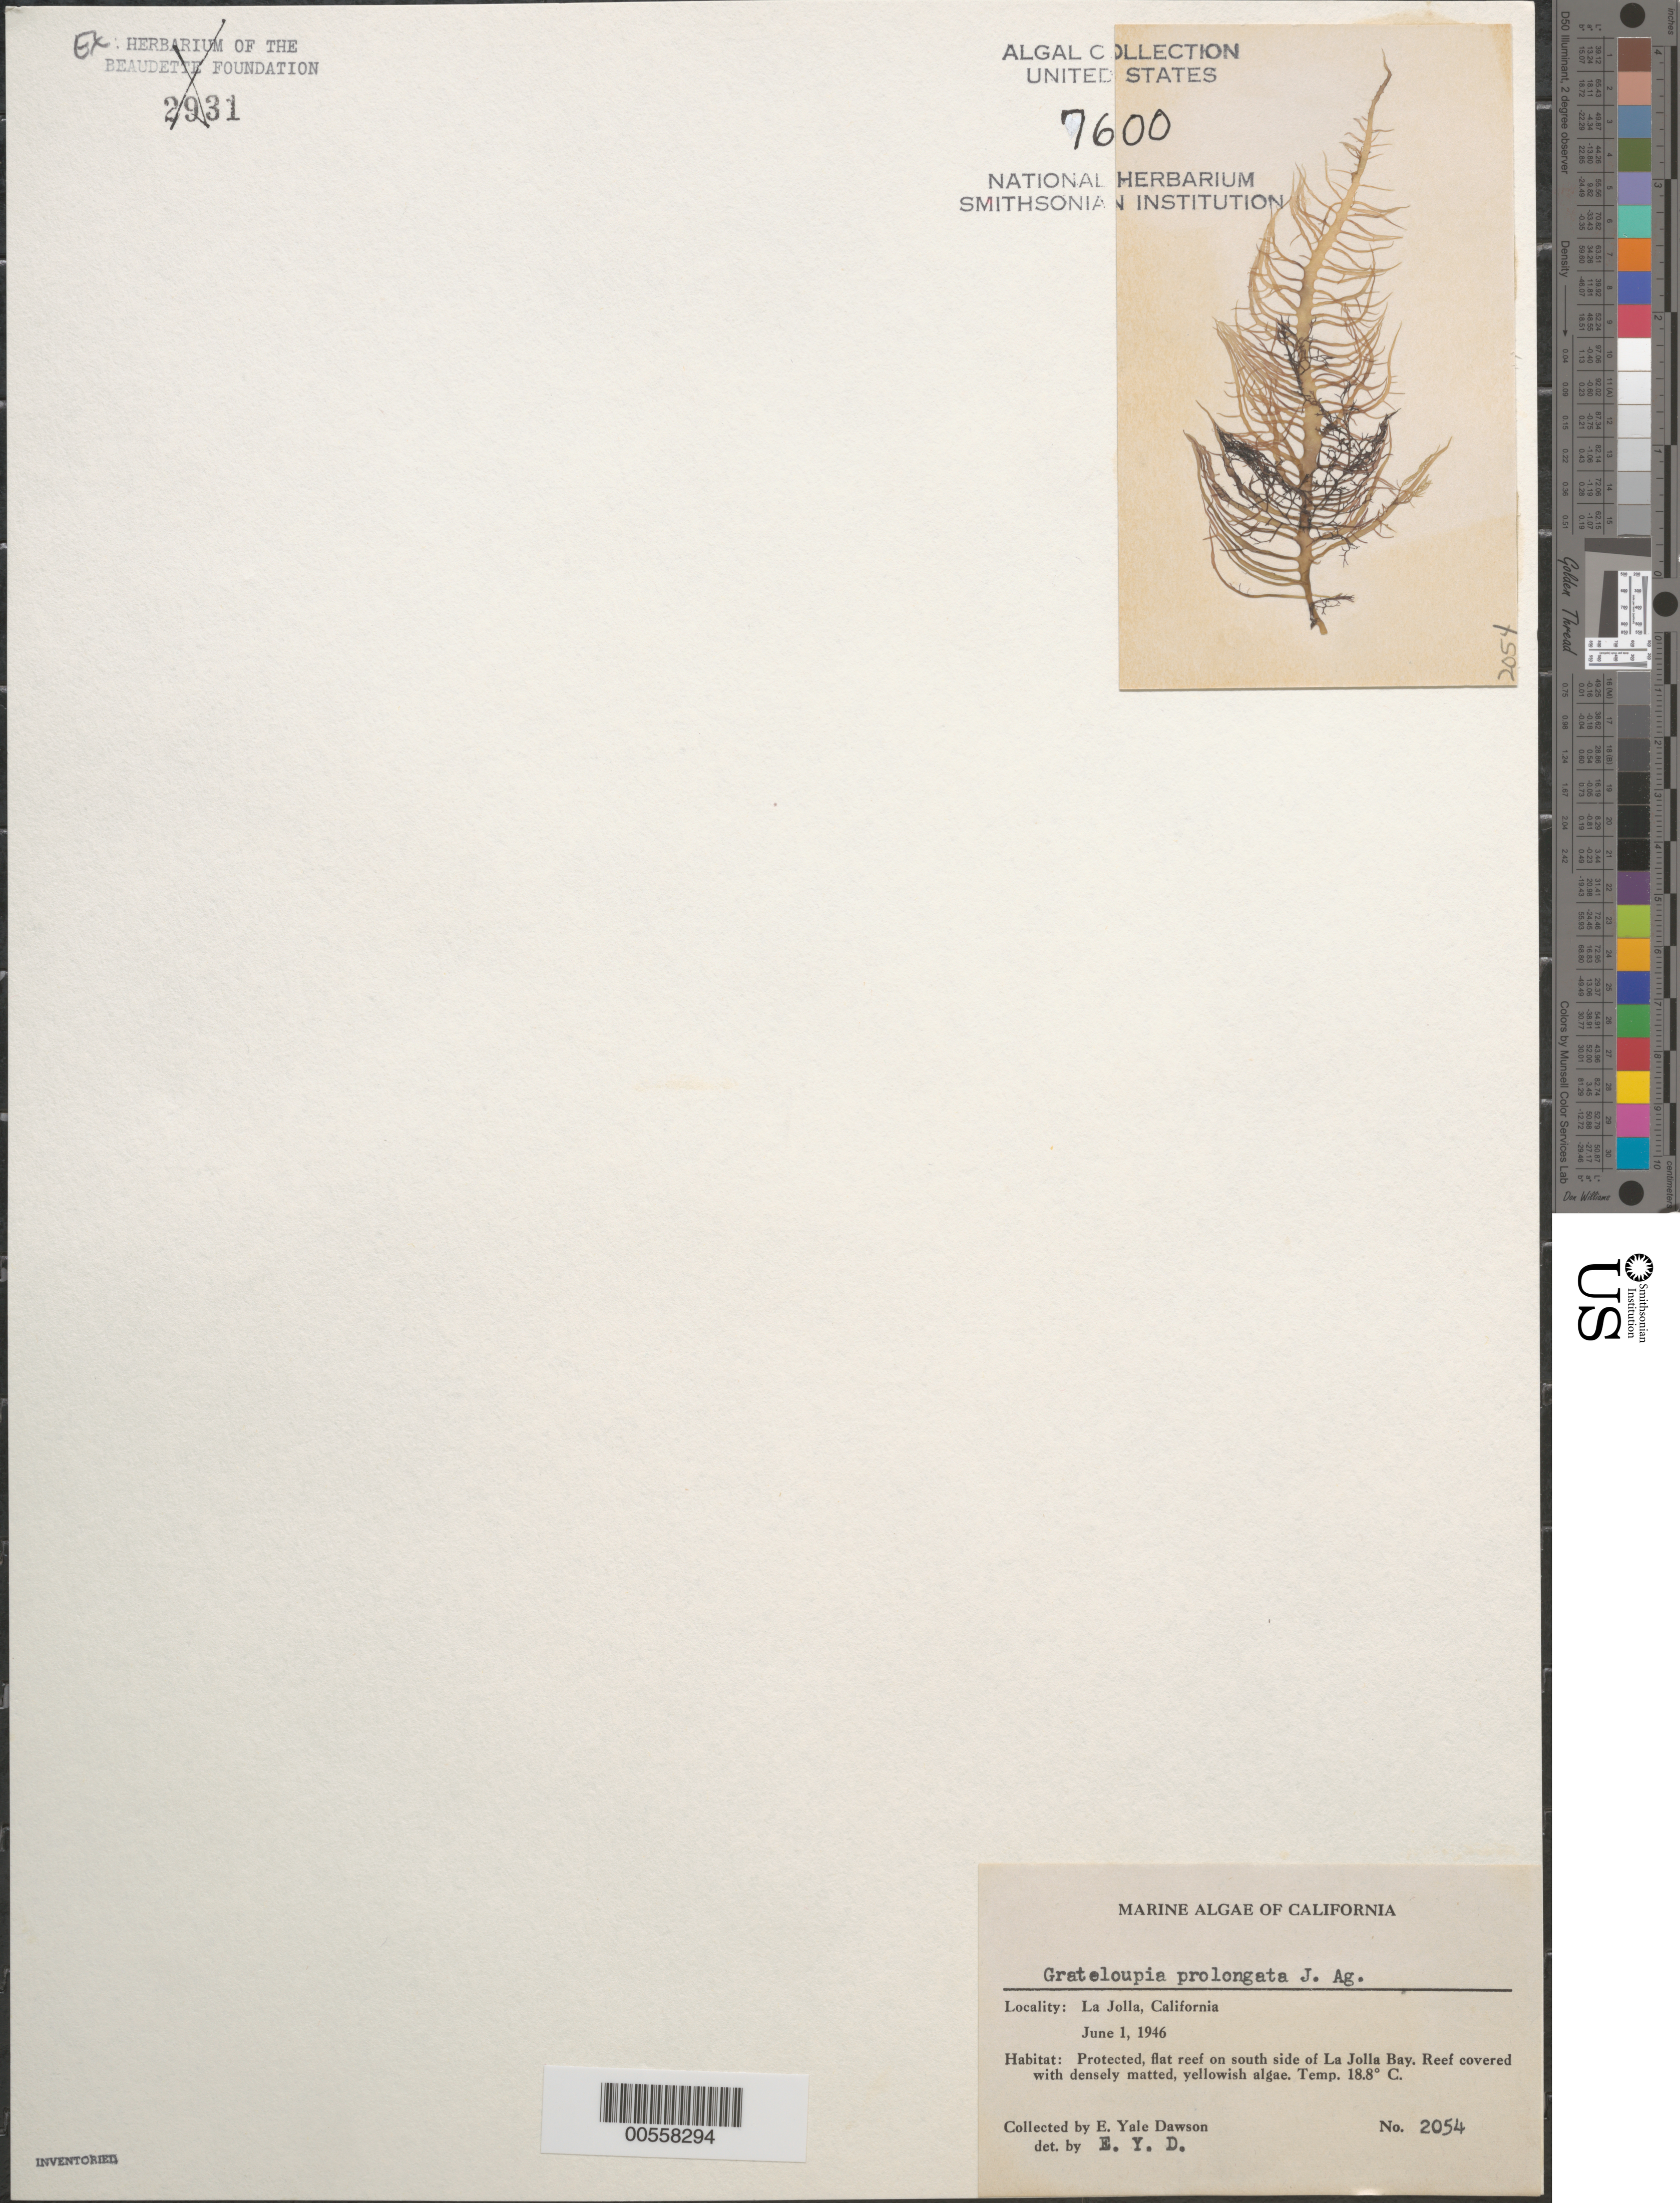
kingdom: Plantae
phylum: Rhodophyta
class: Florideophyceae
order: Halymeniales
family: Halymeniaceae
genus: Grateloupia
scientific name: Grateloupia prolongata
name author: J. Agardh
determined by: Dawson, E. Y.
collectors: E. Y. Dawson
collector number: EYD 2054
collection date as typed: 01 Jun 1946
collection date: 1946-06-01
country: United States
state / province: California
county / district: San Diego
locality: La Jolla, south La Jolla Bay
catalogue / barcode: US 7600